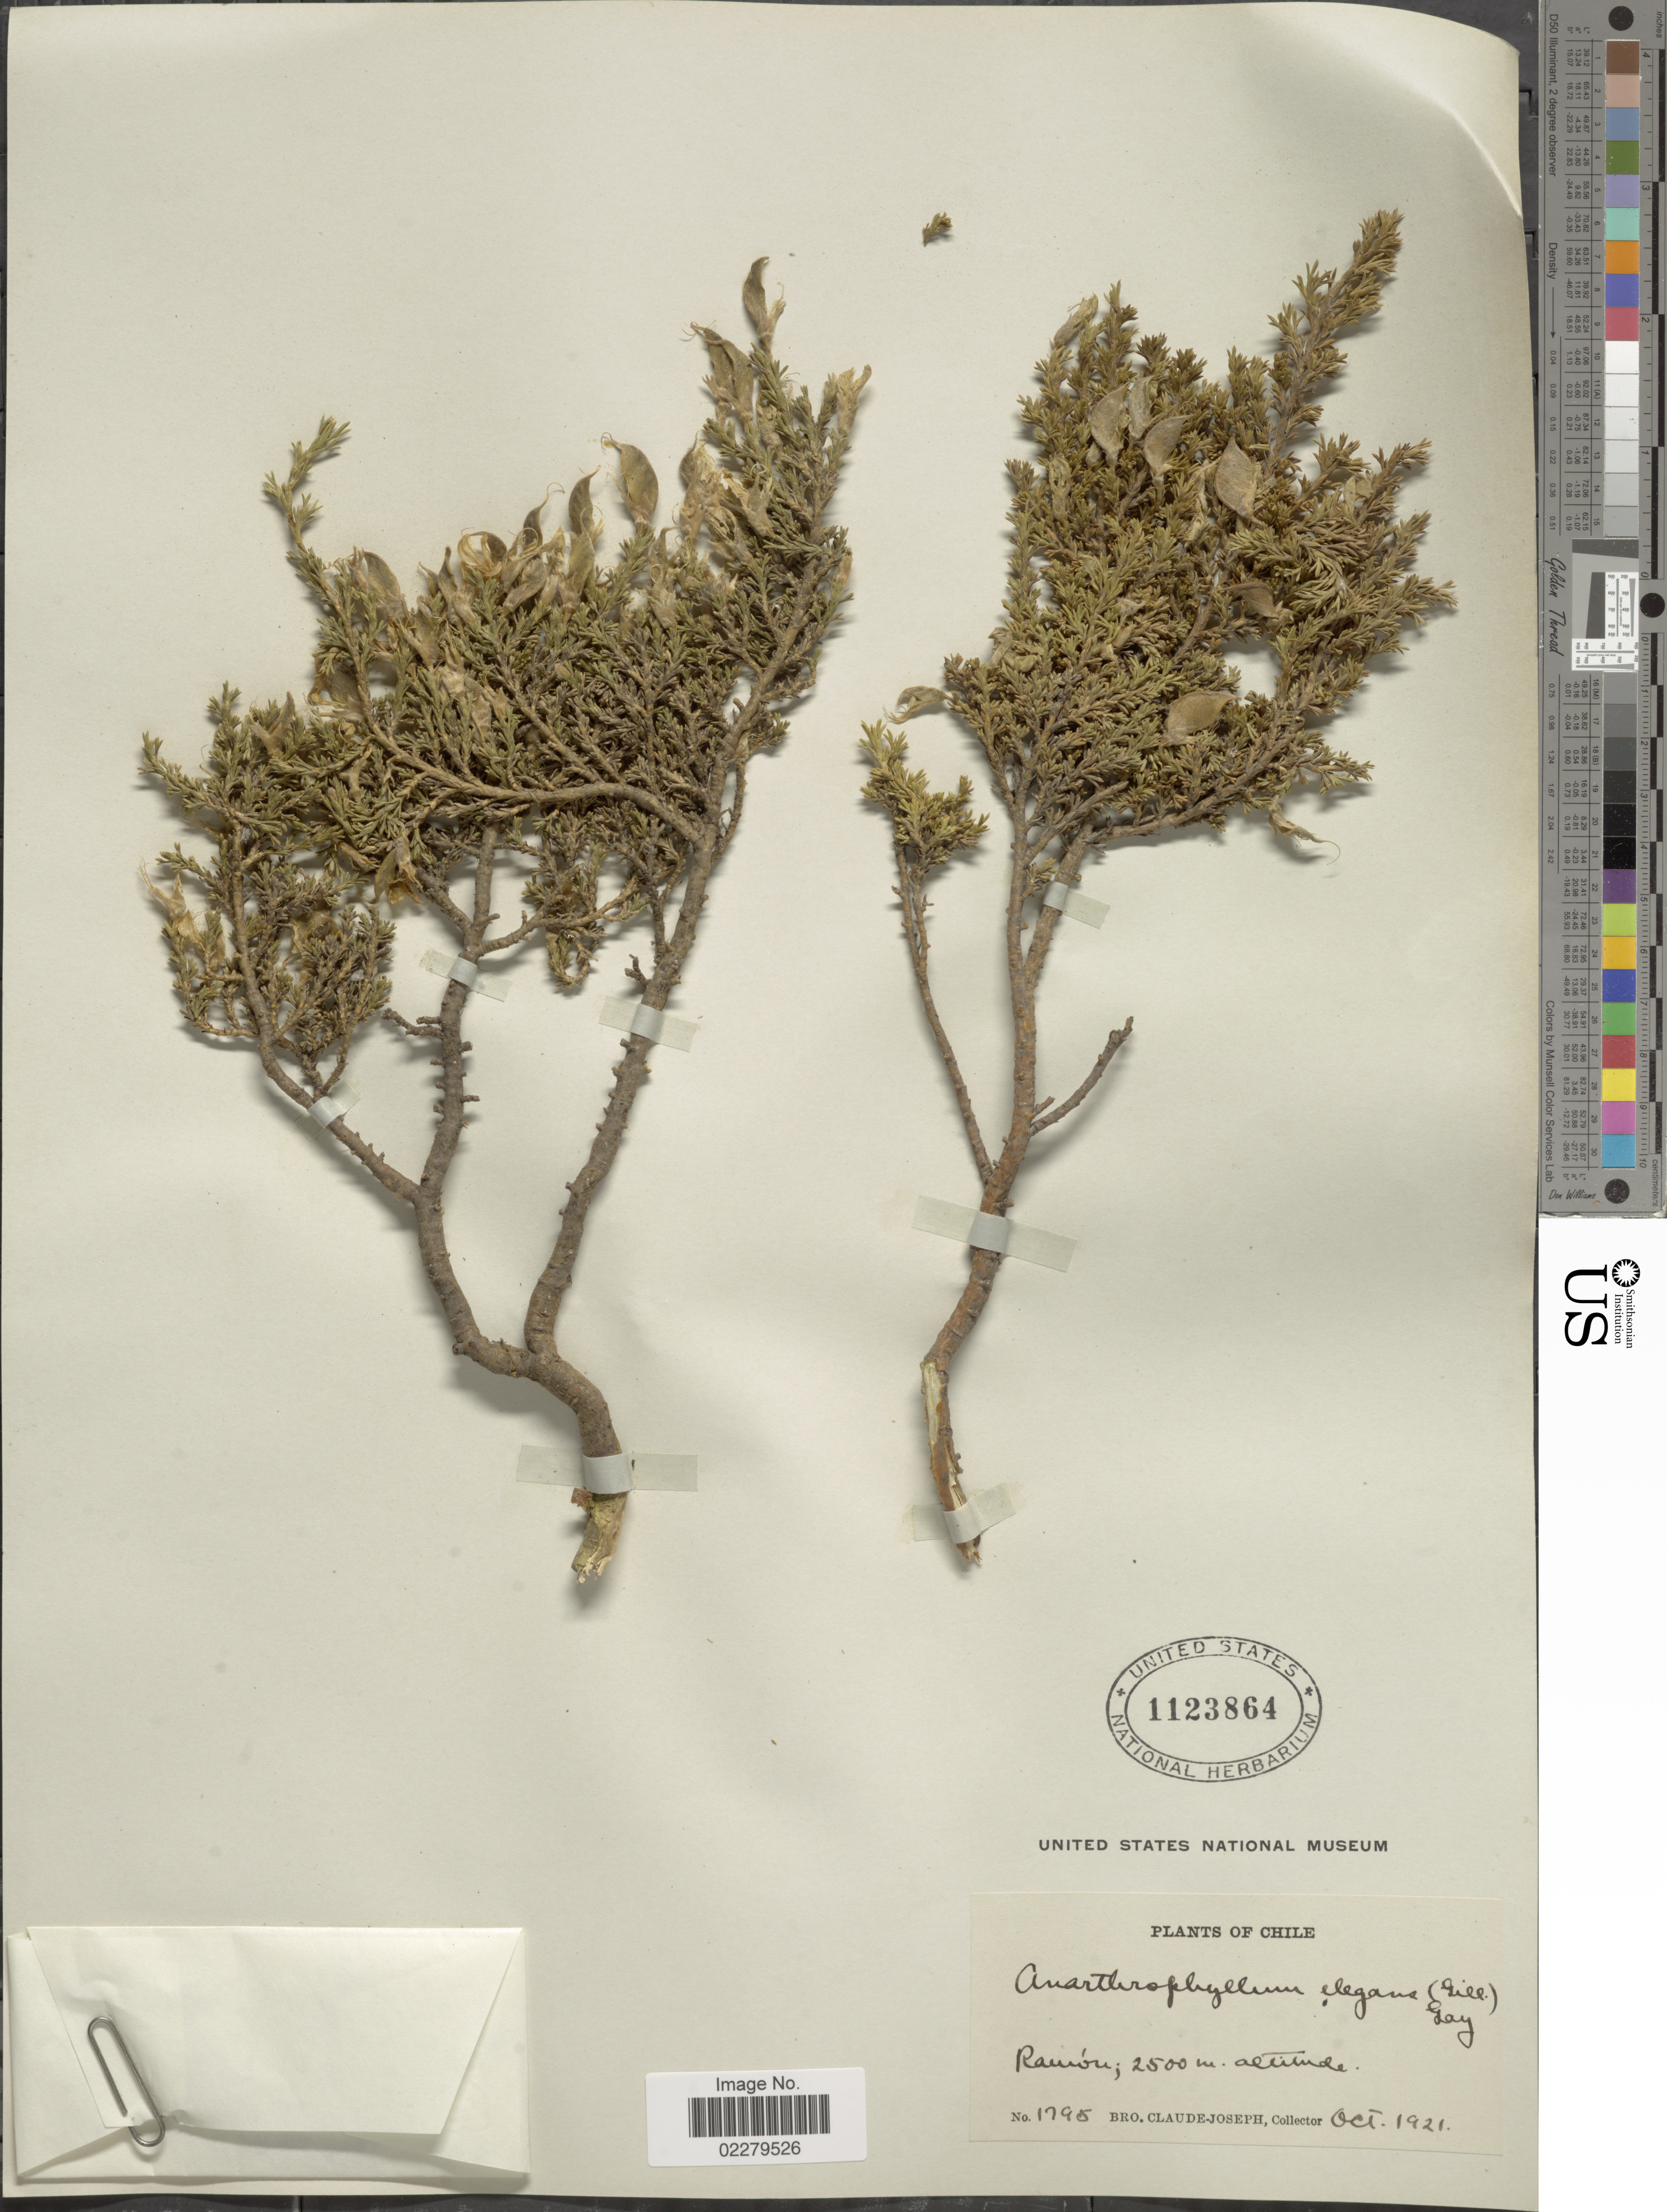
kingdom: Plantae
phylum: Tracheophyta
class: Magnoliopsida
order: Fabales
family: Fabaceae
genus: Anarthrophyllum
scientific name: Anarthrophyllum elegans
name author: (Gillies ex Hook. & Arn.) Phil.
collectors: Bro. Claude-Joseph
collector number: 1795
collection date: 1921-10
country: Chile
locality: Ramon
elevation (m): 2500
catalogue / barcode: US 1123864